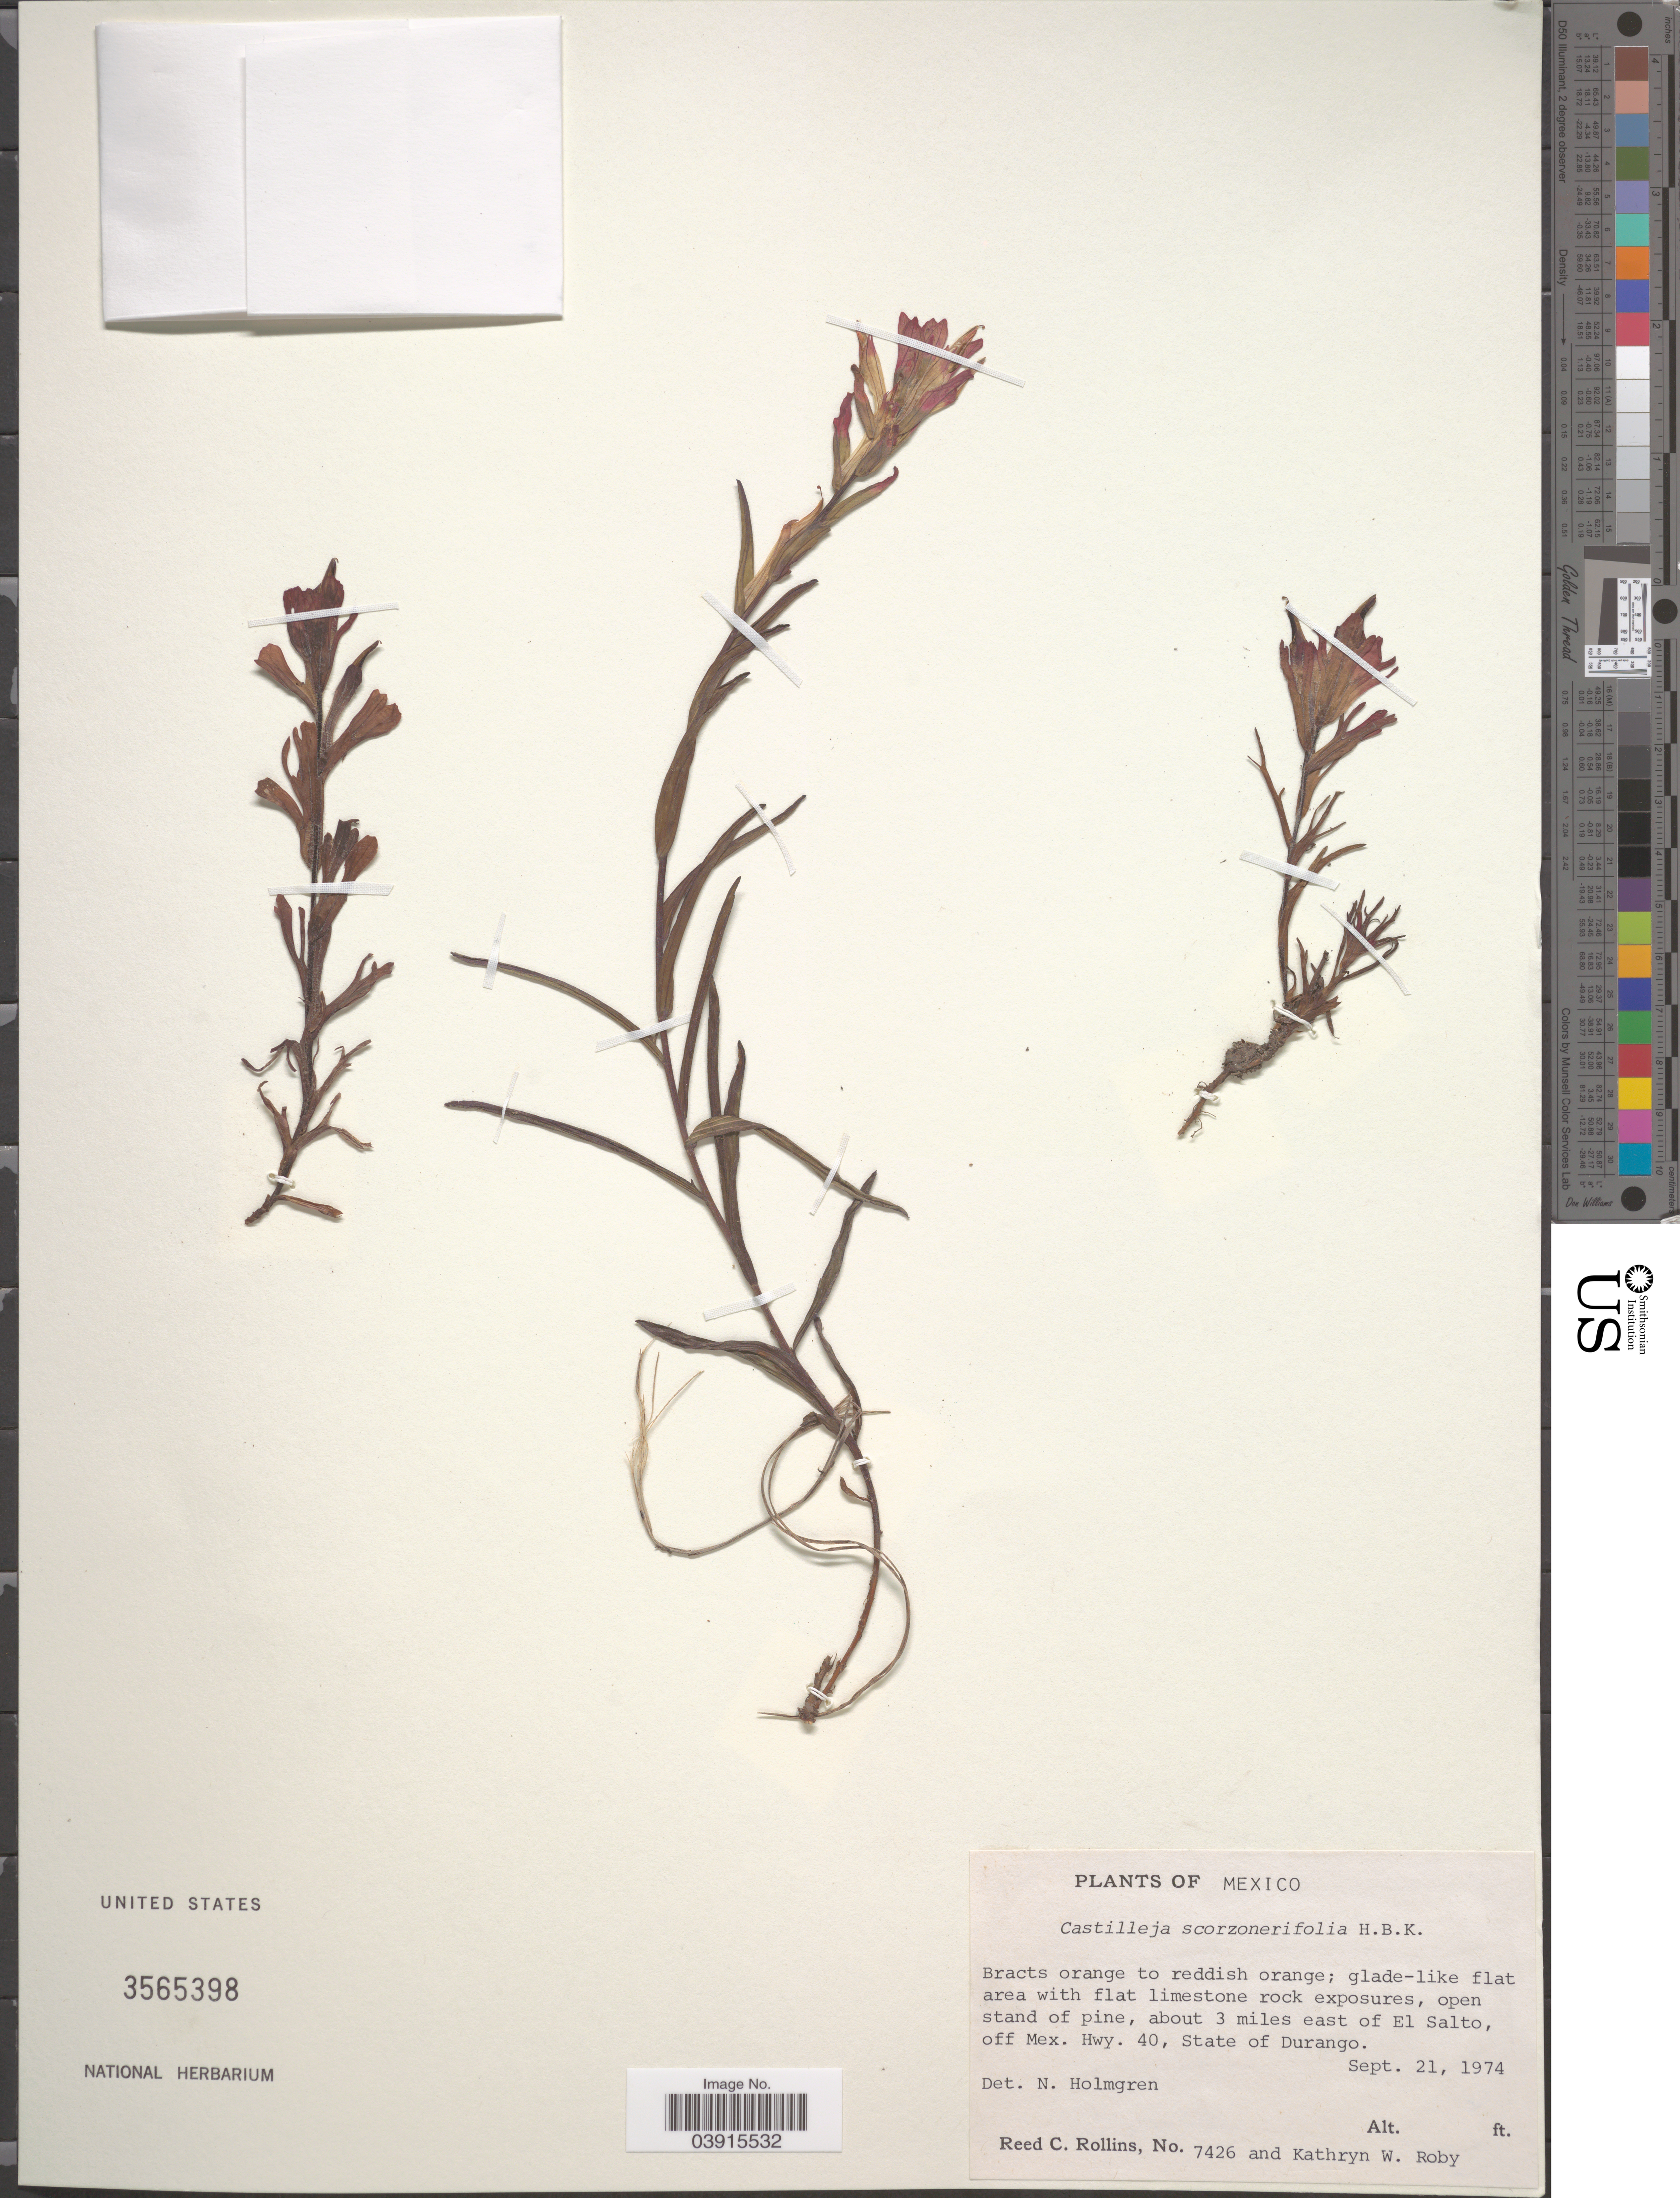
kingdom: Plantae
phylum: Tracheophyta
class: Magnoliopsida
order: Lamiales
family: Orobanchaceae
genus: Castilleja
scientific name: Castilleja scorzonerifolia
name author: Kunth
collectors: R. C. Rollins & K. W. Roby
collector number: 7426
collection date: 1974-09-21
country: Mexico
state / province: Durango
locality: About 3 miles east of El Salto, off. Mex. Hwy. 40.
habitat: glade like flat area with flat limestone rock exposures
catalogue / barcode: US 3565398